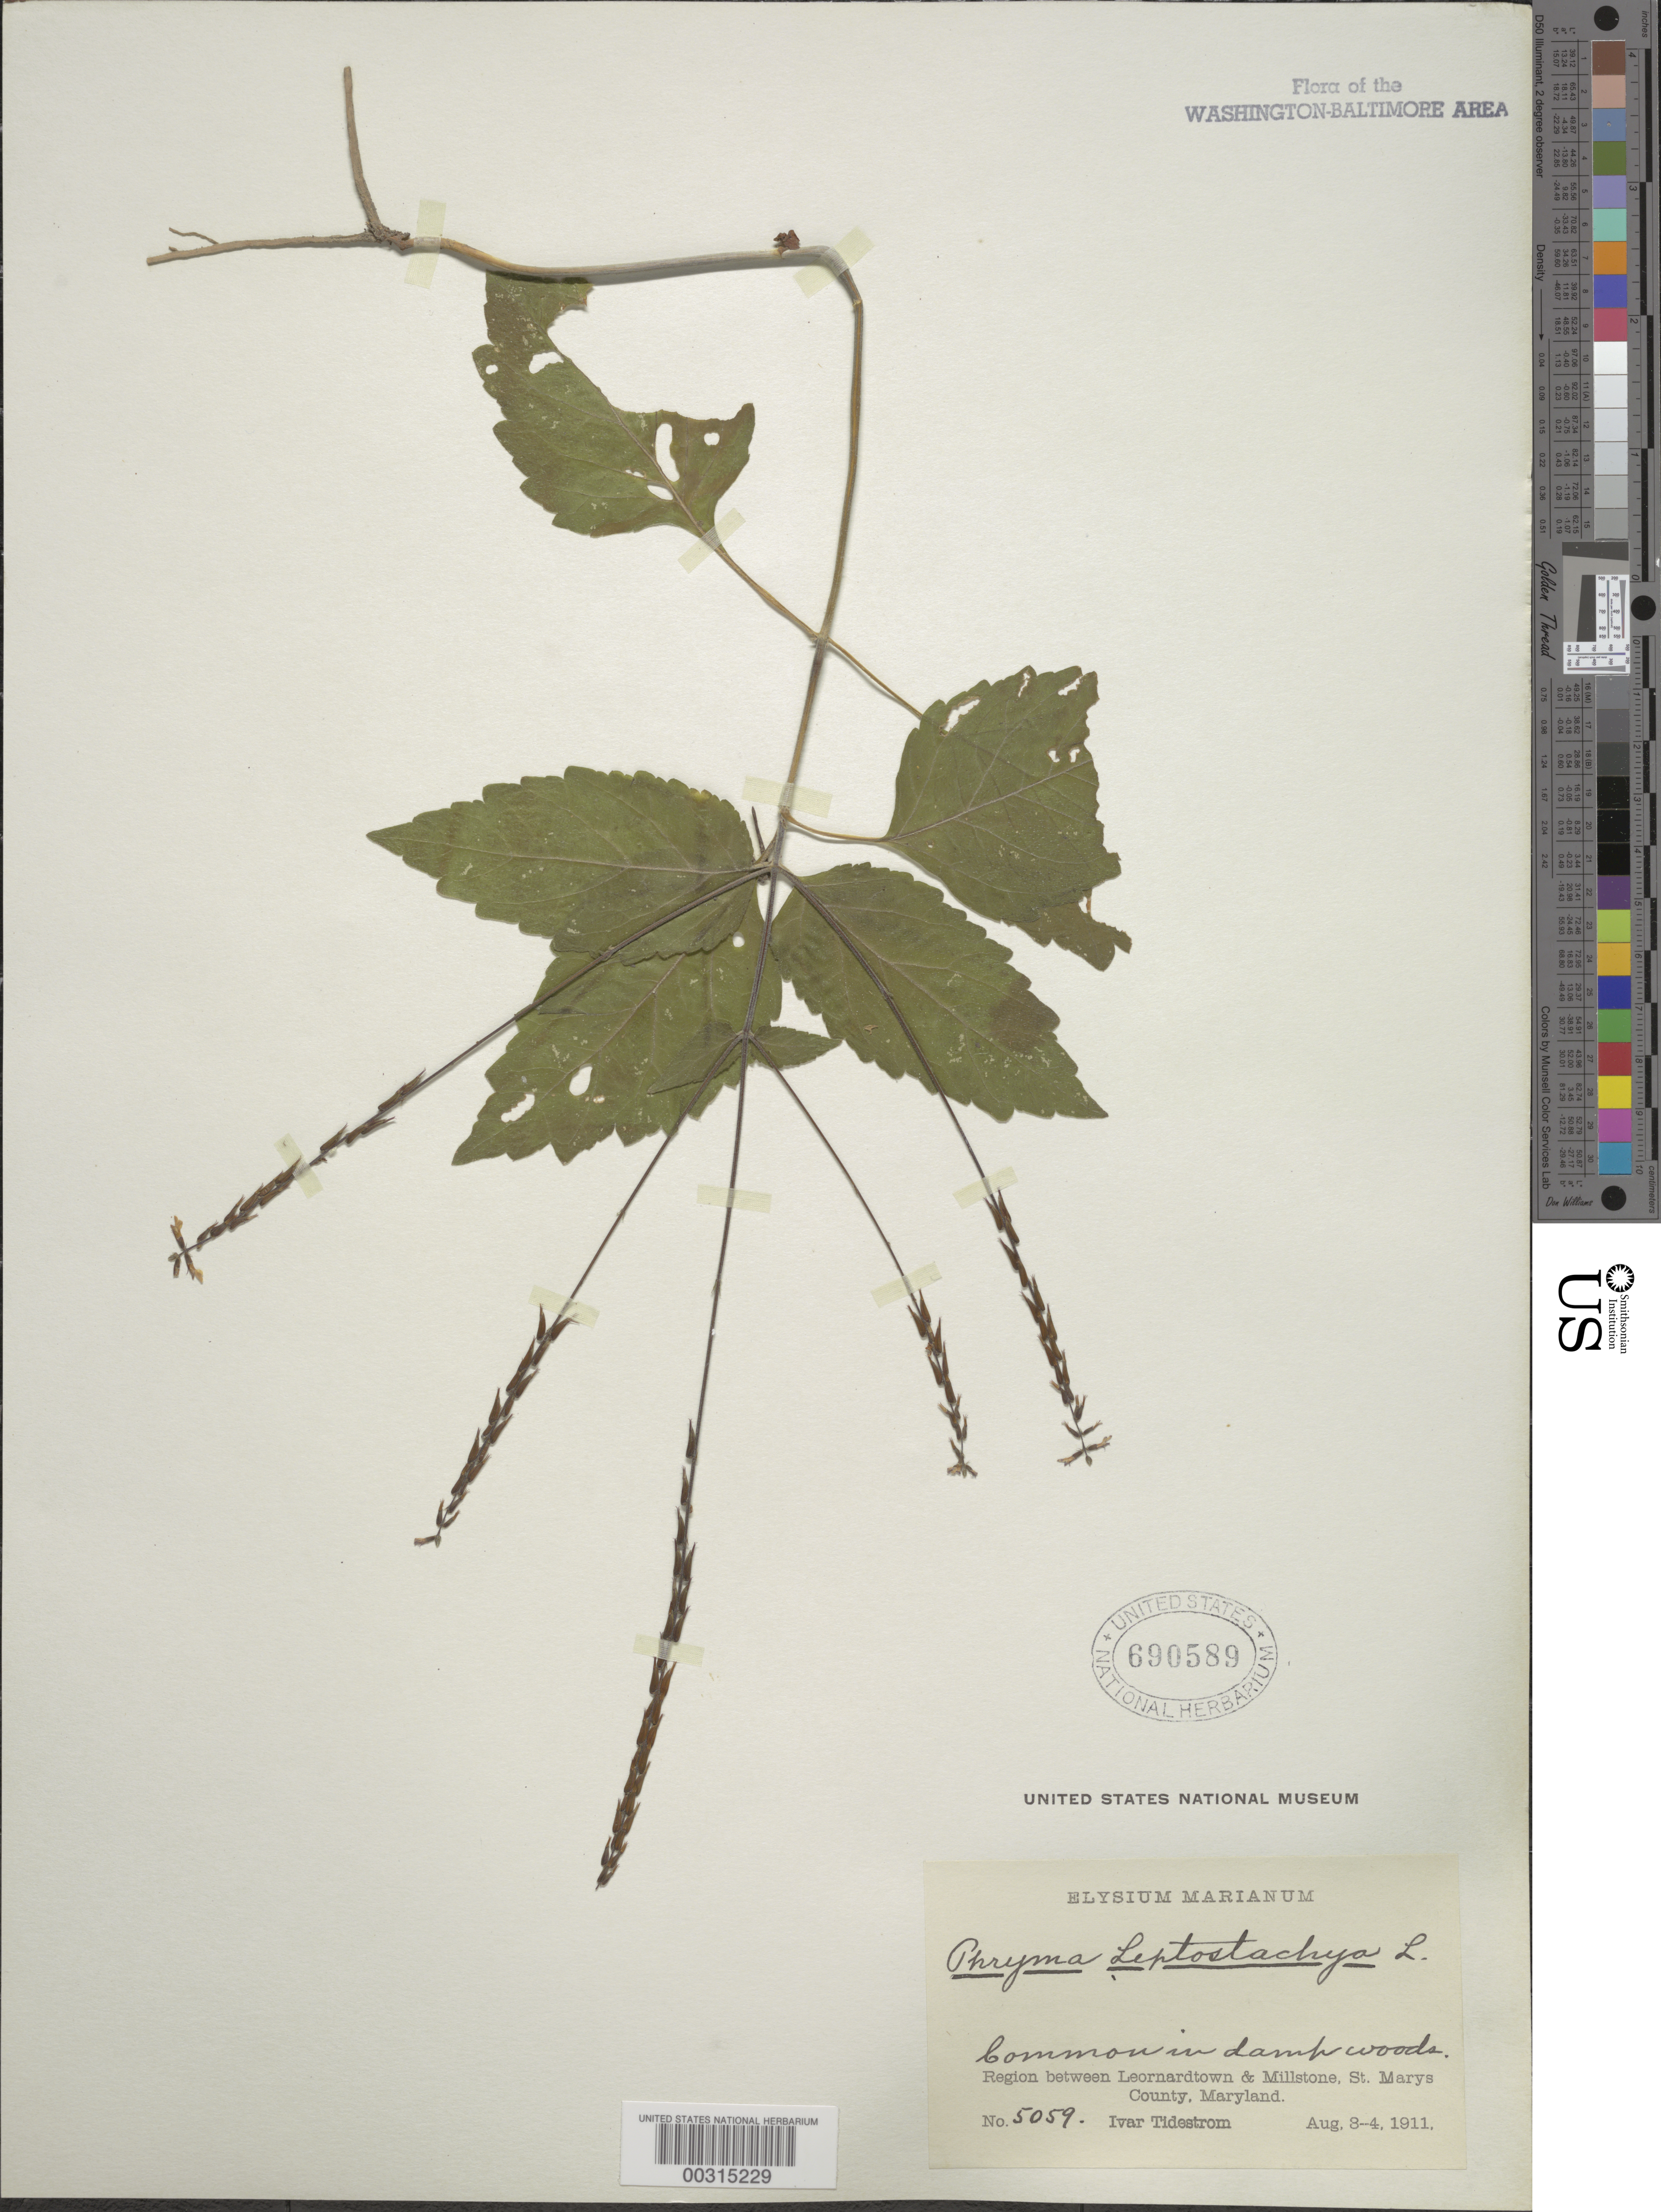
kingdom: Plantae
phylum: Tracheophyta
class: Magnoliopsida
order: Lamiales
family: Phrymaceae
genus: Phryma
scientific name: Phryma leptostachya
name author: L.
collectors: I. F. Tidestrom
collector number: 5059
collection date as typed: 03 Aug 1911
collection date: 1911-08-03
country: United States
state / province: Maryland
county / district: St. Mary's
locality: Between Leonardtown and Millstone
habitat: In damp woods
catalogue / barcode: US 690589